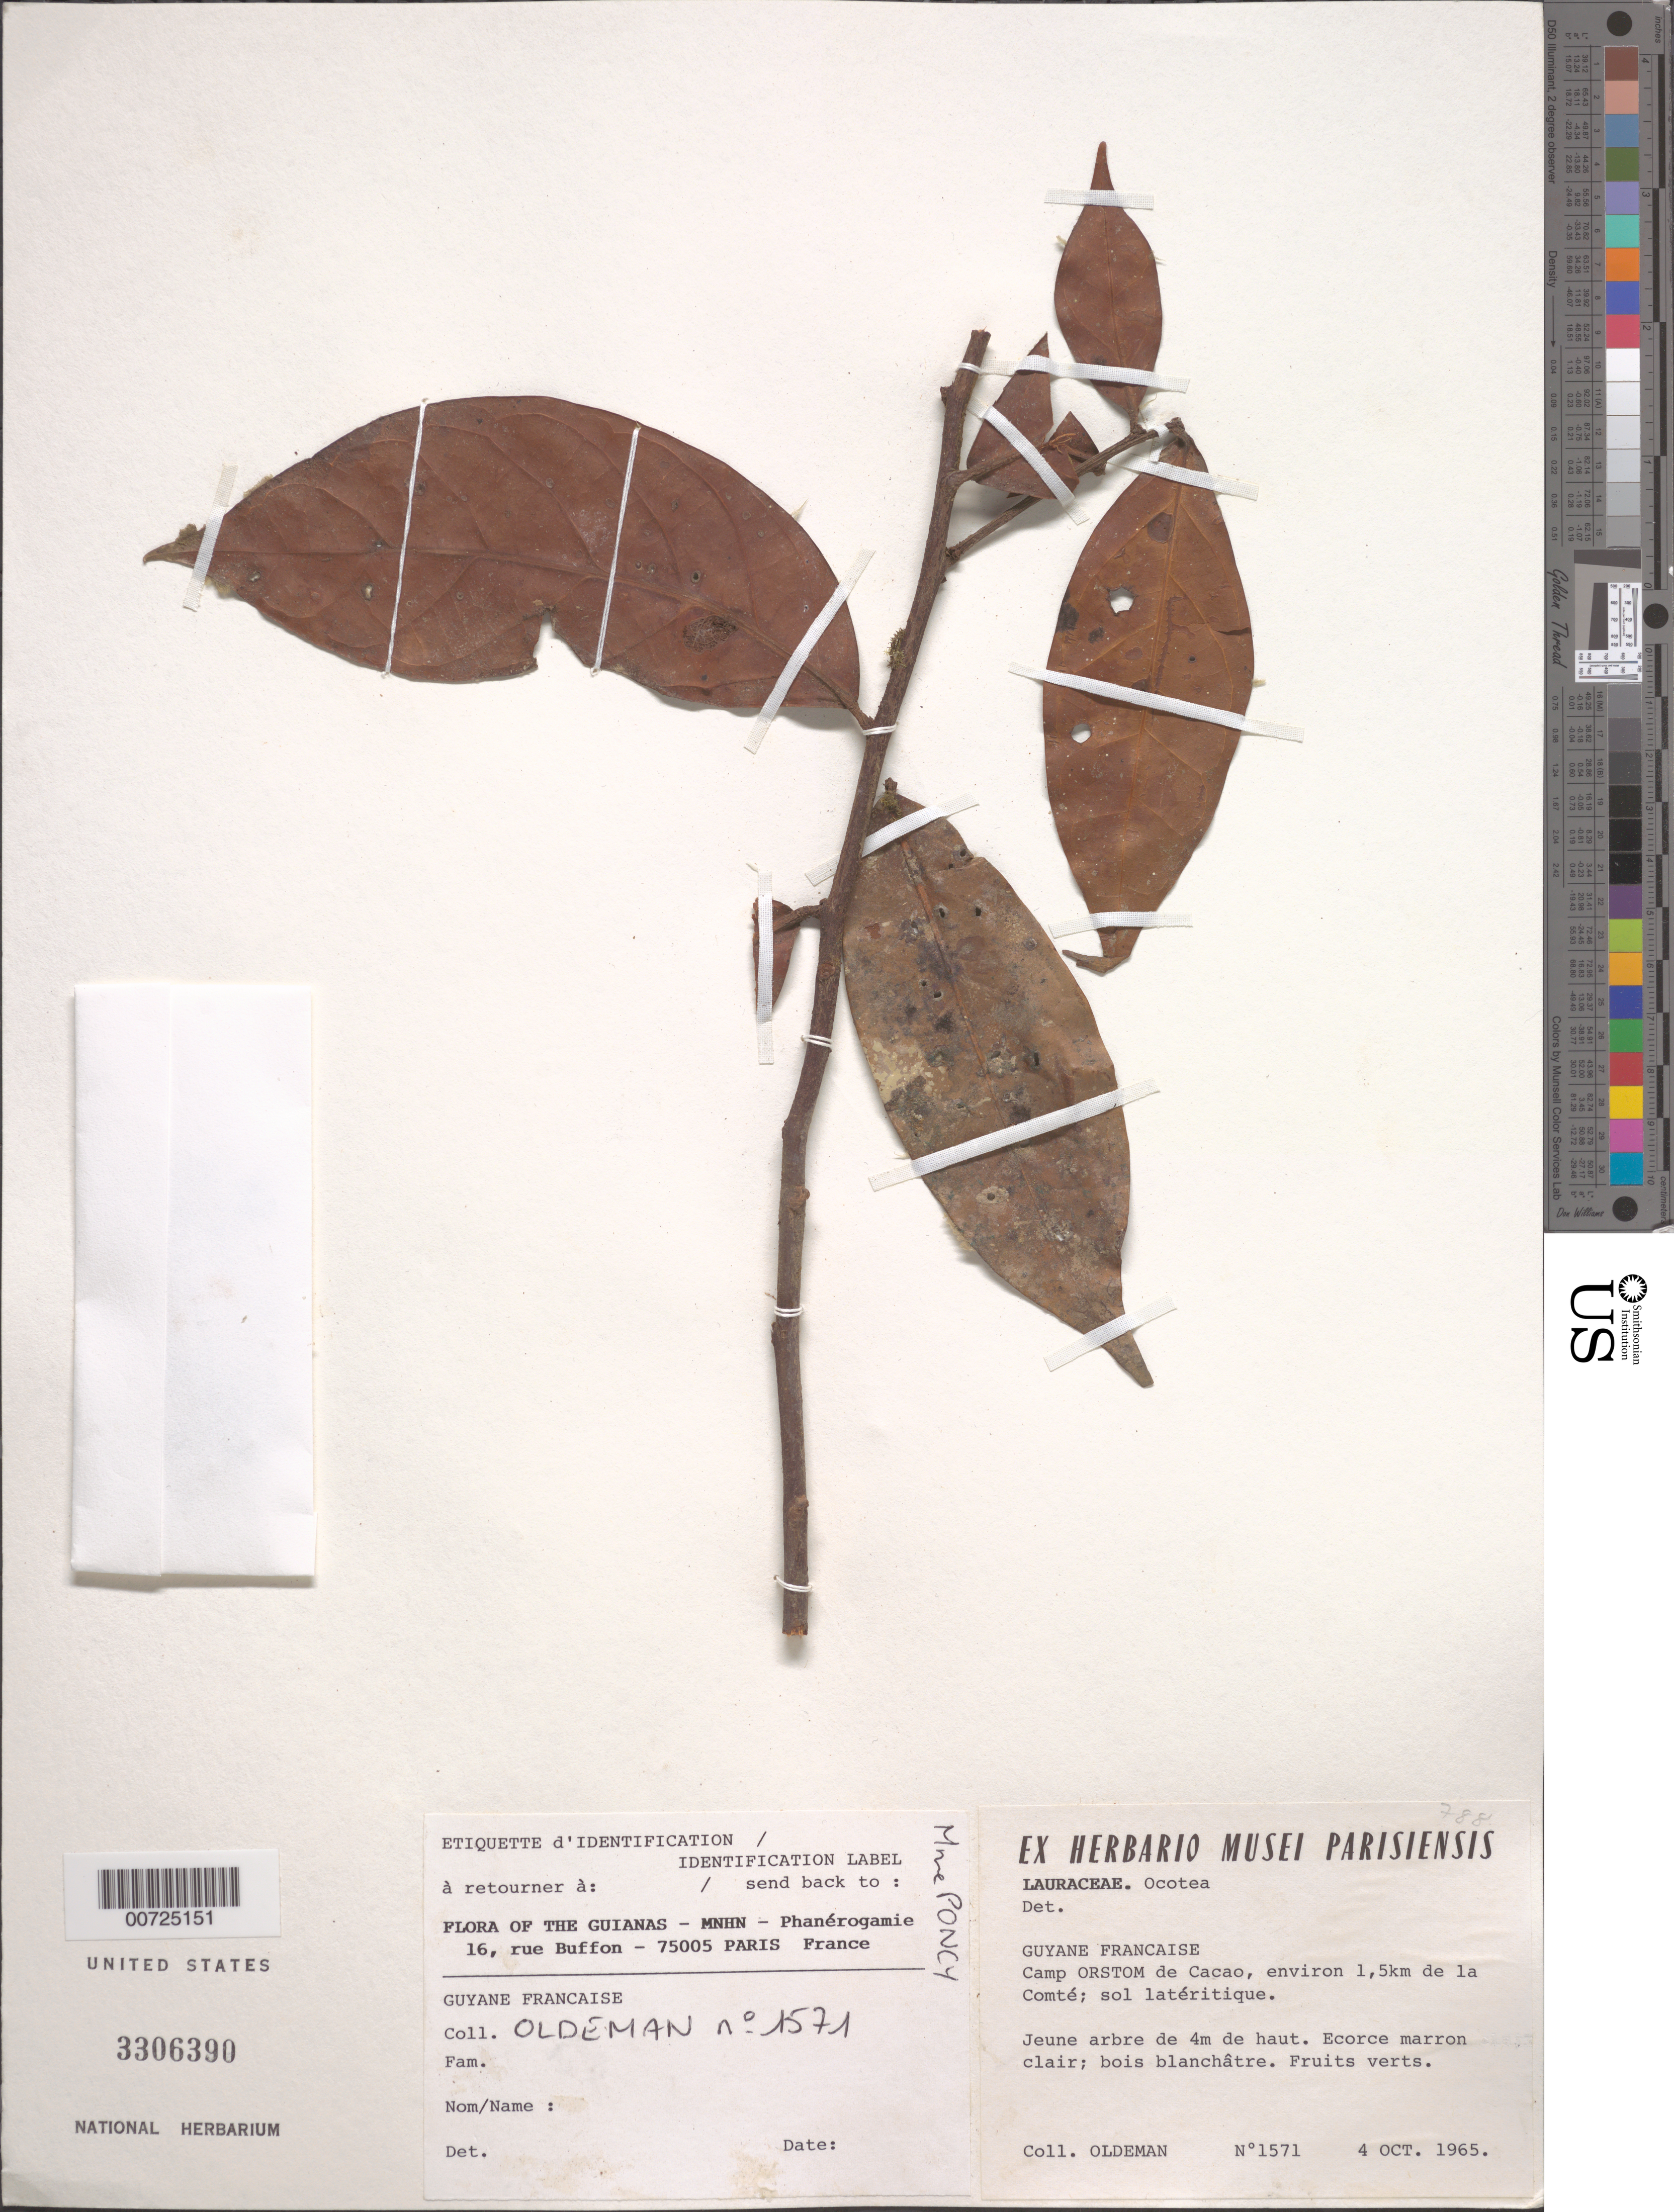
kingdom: Plantae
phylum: Tracheophyta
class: Magnoliopsida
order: Laurales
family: Lauraceae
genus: Ocotea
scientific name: Ocotea sp.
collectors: R. Oldeman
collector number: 1571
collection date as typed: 4-Oct-65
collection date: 1965-10-04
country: French Guiana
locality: Camp ORSTOM de Cacao, 1.5 km from Comté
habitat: Lateritic soil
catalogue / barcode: US 3306390